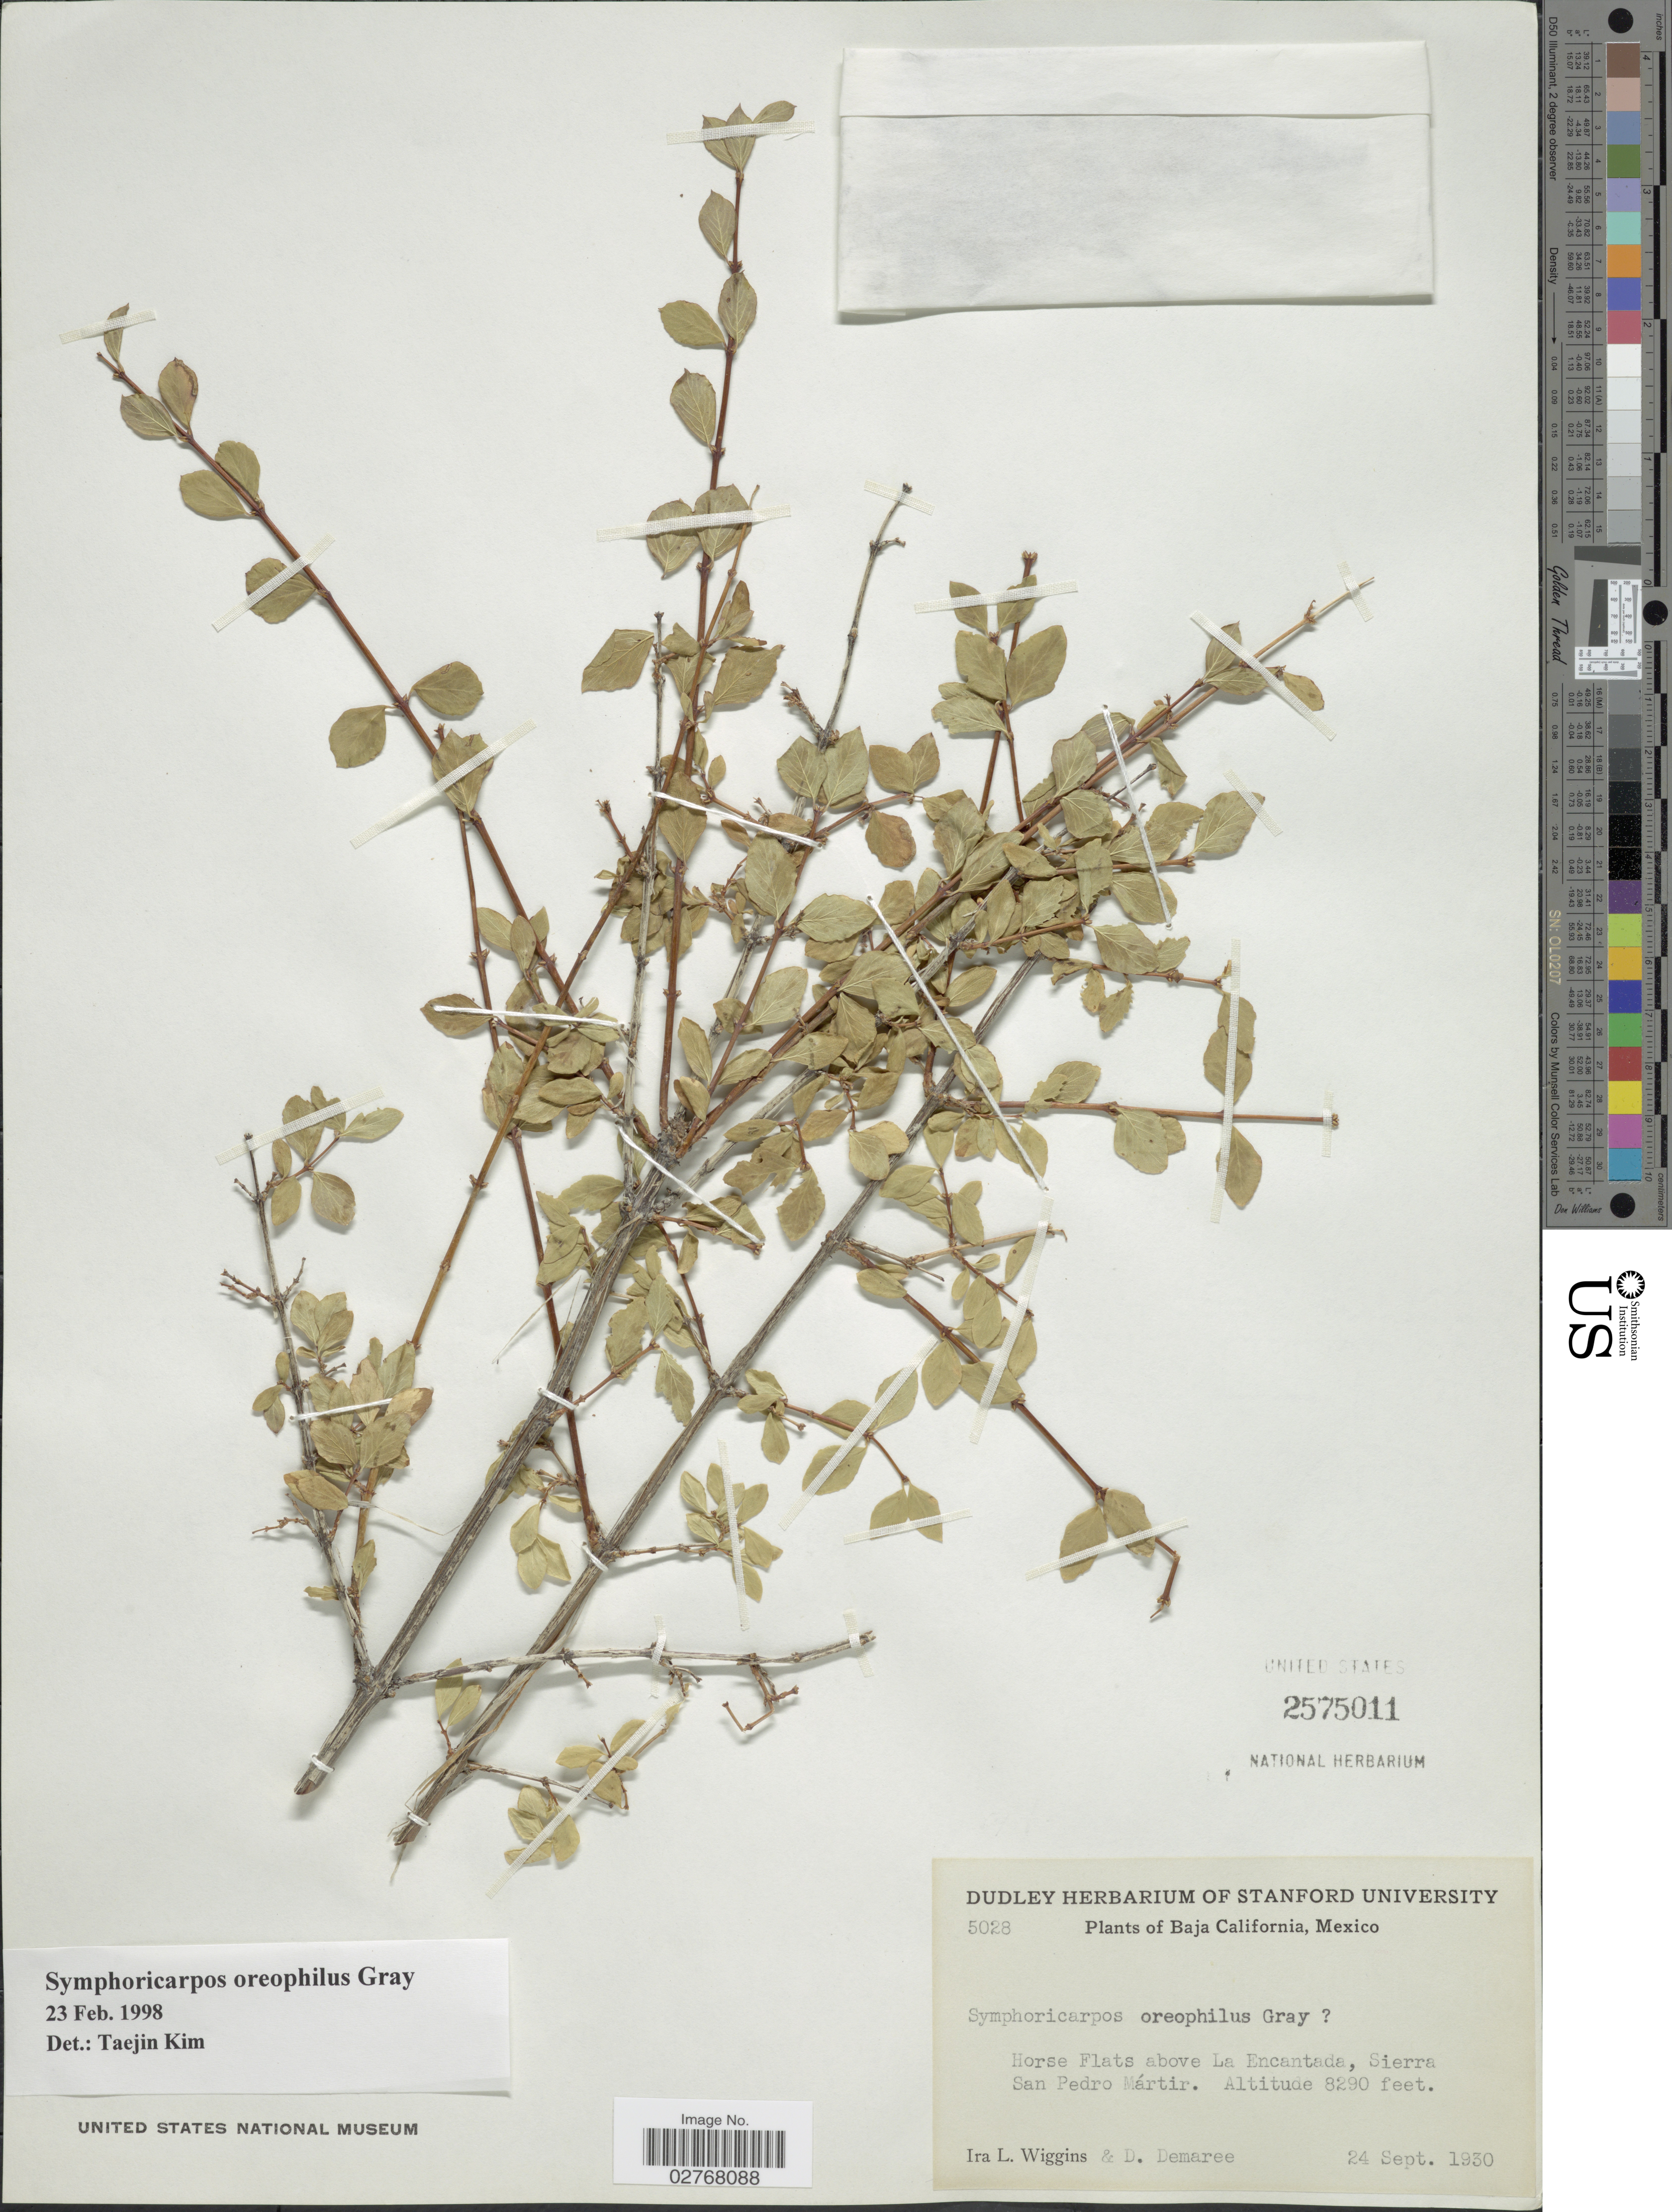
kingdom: Plantae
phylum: Tracheophyta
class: Magnoliopsida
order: Dipsacales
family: Caprifoliaceae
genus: Symphoricarpos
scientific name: Symphoricarpos oreophilus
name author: A. Gray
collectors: I. L. Wiggins & D. Demaree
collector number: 5028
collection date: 1930-09-24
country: Mexico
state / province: Baja California Norte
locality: Horse Flats above La Encantada, Sierra San Pedro Mártir.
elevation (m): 2527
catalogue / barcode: US 2575011